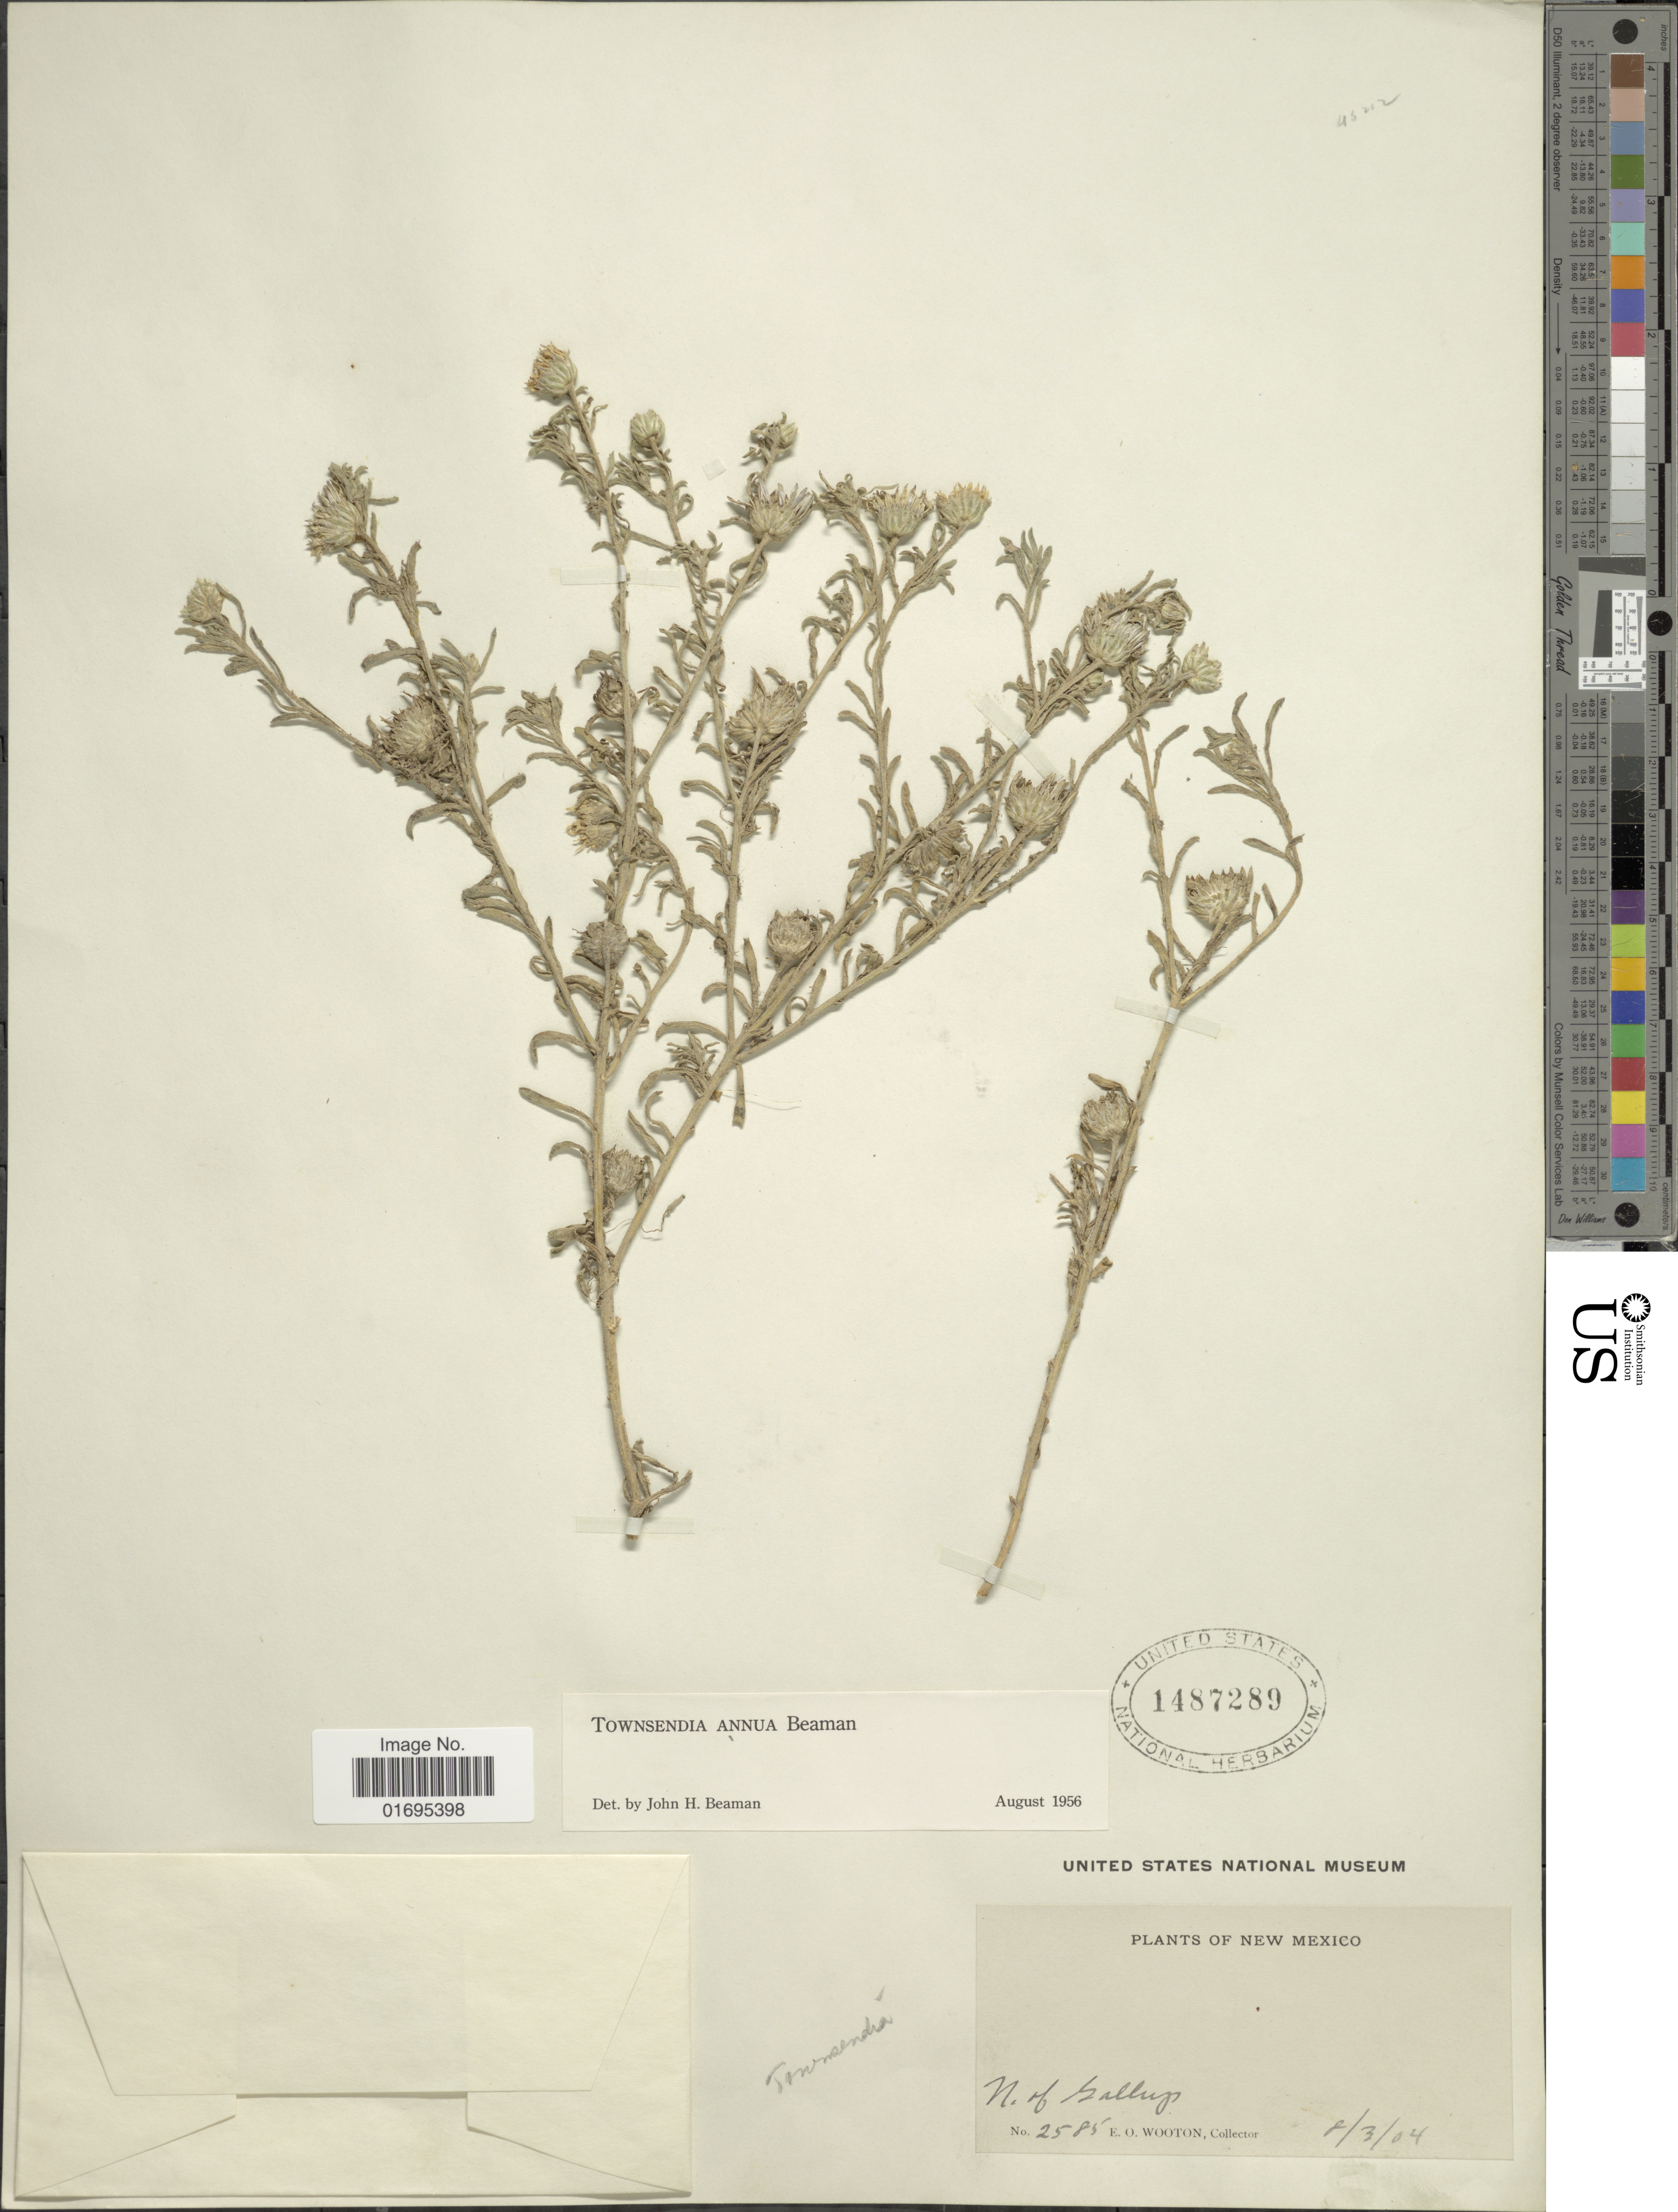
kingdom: Plantae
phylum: Tracheophyta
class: Magnoliopsida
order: Asterales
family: Asteraceae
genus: Townsendia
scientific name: Townsendia annua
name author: Beaman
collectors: E. O. Wooton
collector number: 2585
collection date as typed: Transcribed d/m/y: 3/8/4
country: United States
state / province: New Mexico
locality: N. of Gallup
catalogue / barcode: US 1487289